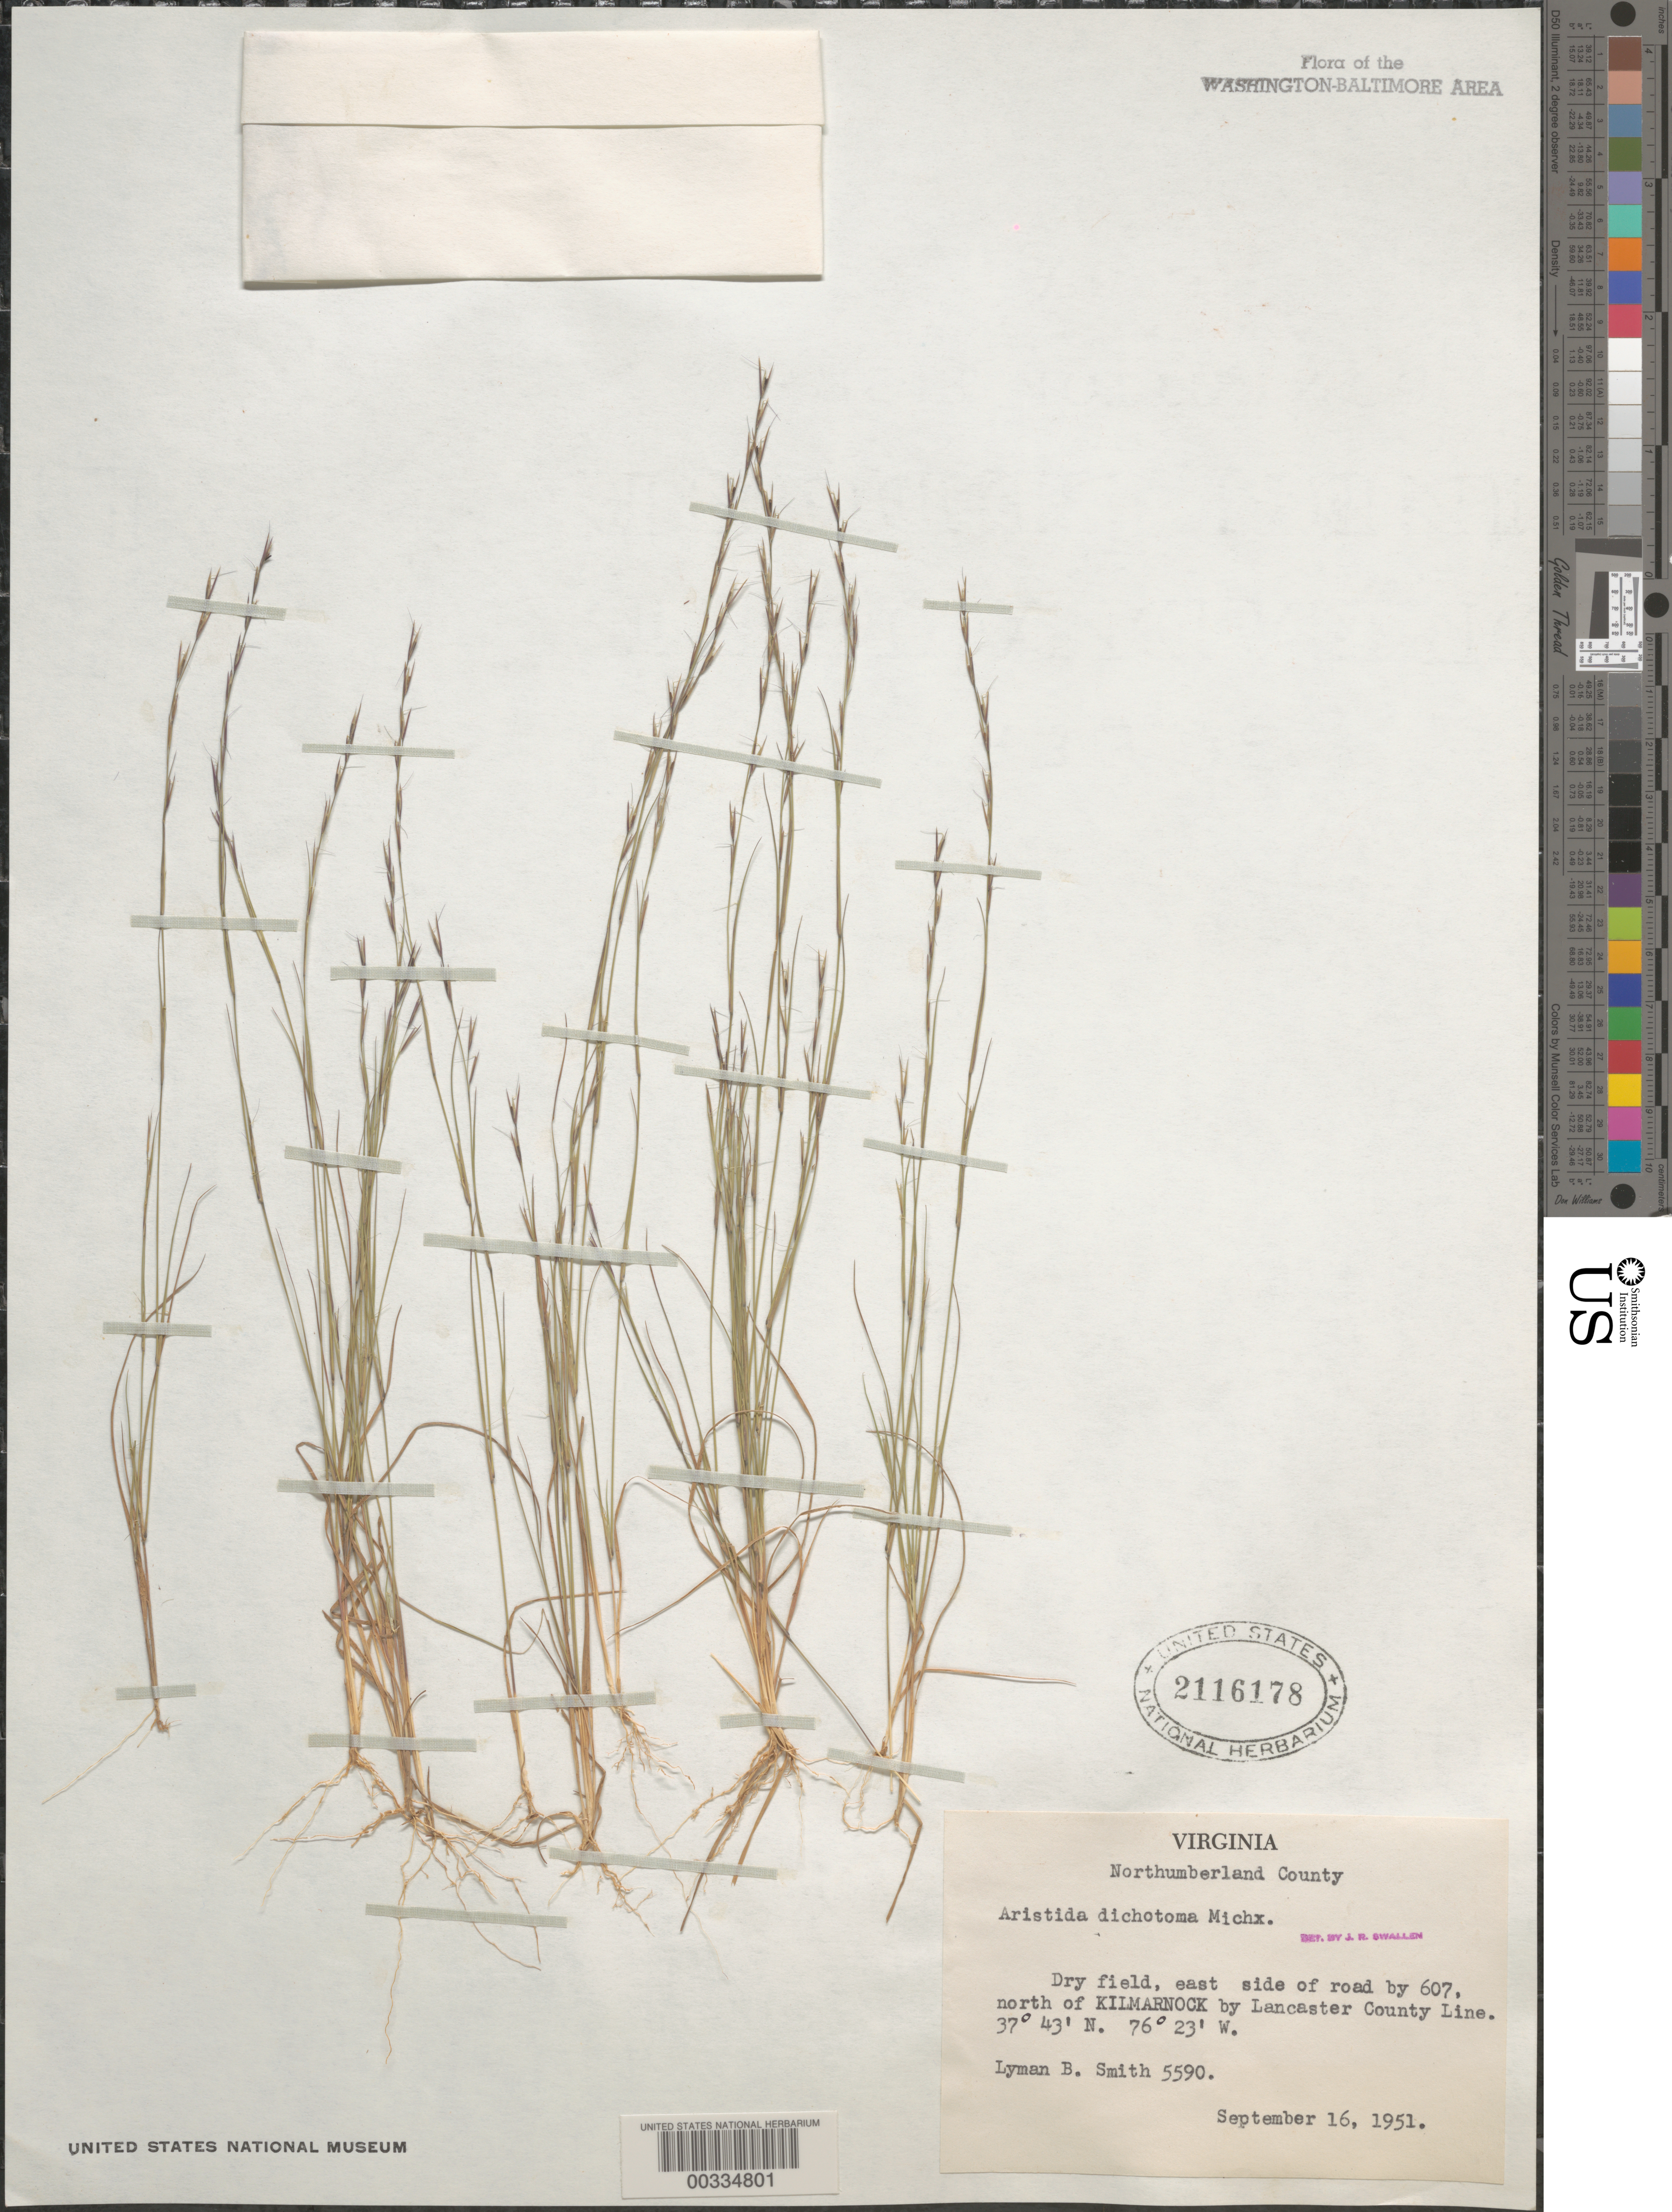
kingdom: Plantae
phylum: Tracheophyta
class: Liliopsida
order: Poales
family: Poaceae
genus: Aristida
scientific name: Aristida dichotoma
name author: Michx.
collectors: L. Smith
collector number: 5590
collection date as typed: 16 Sep 1951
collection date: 1951-09-16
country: United States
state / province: Virginia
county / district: Northumberland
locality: North of Kilmarnock, Lancaster County Line vicinity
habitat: Dry field on roadside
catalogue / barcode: US 2116178